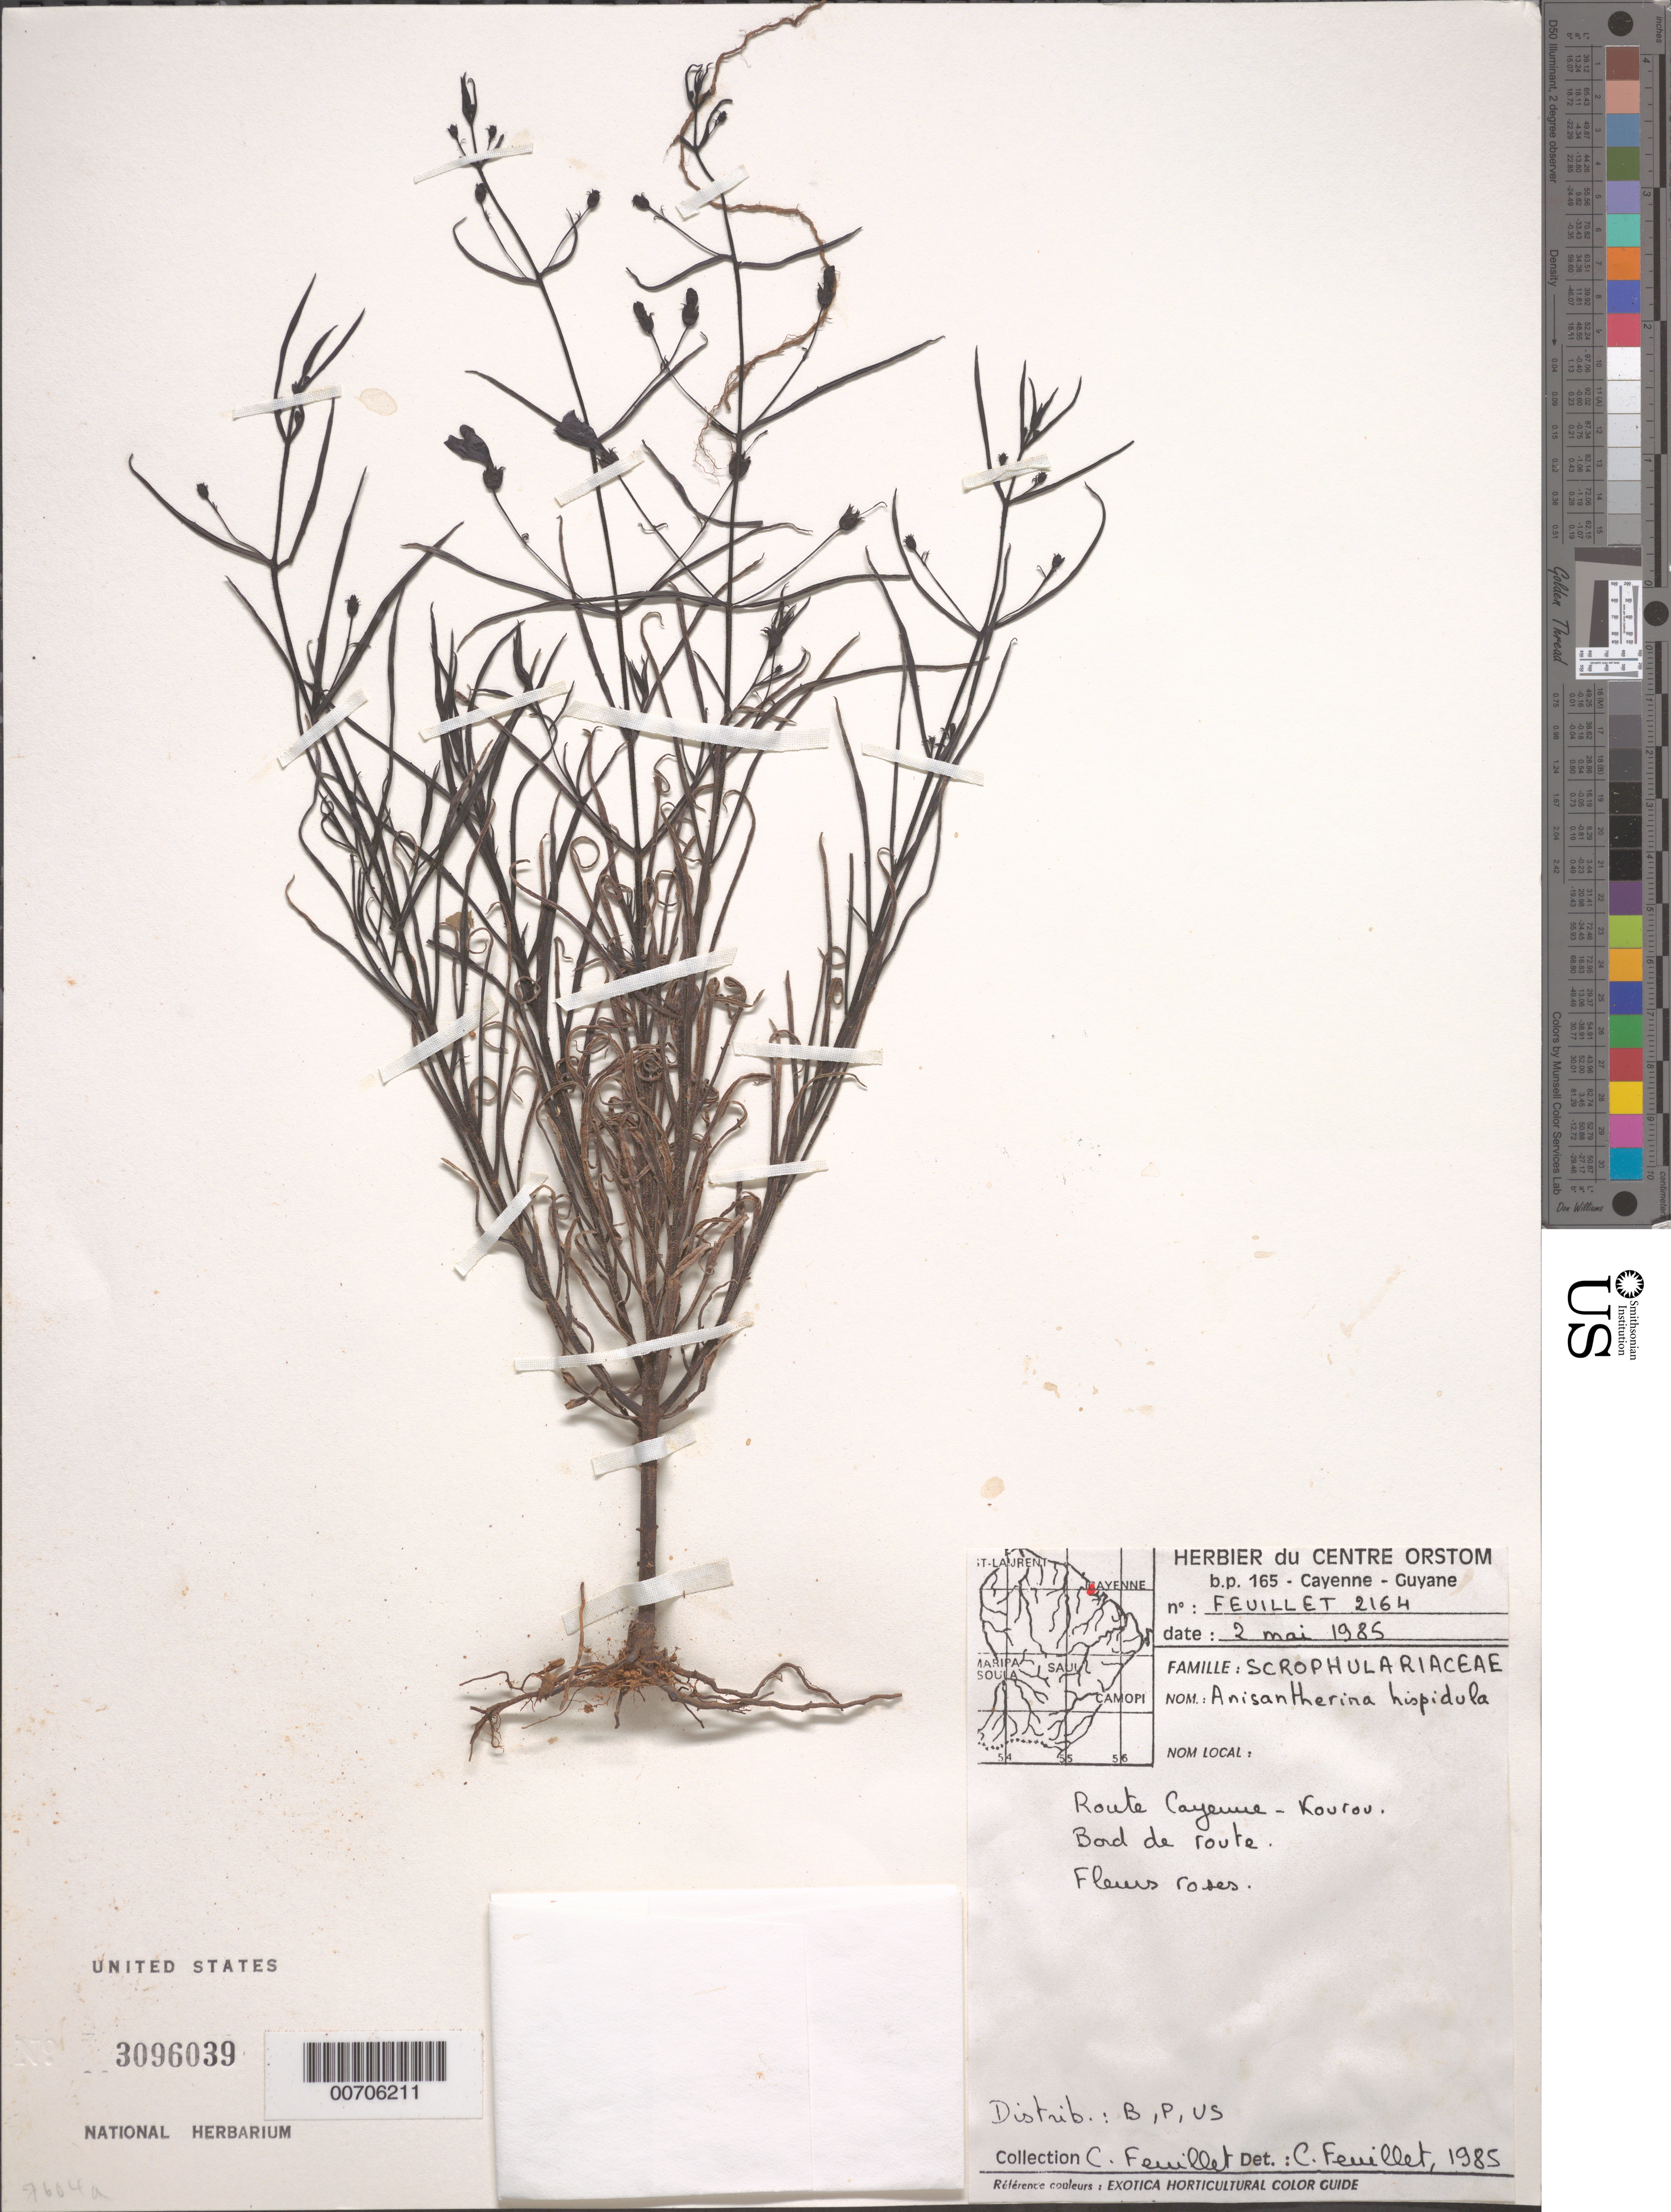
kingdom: Plantae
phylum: Tracheophyta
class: Magnoliopsida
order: Lamiales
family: Orobanchaceae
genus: Anisantherina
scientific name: Anisantherina hispidula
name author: (Mart.) Pennell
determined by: Feuillet, C.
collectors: C. Feuillet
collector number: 2164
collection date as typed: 2-May-85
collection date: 1985-05-02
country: French Guiana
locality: Route Cayenne-Kourou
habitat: Roadside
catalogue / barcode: US 3096039